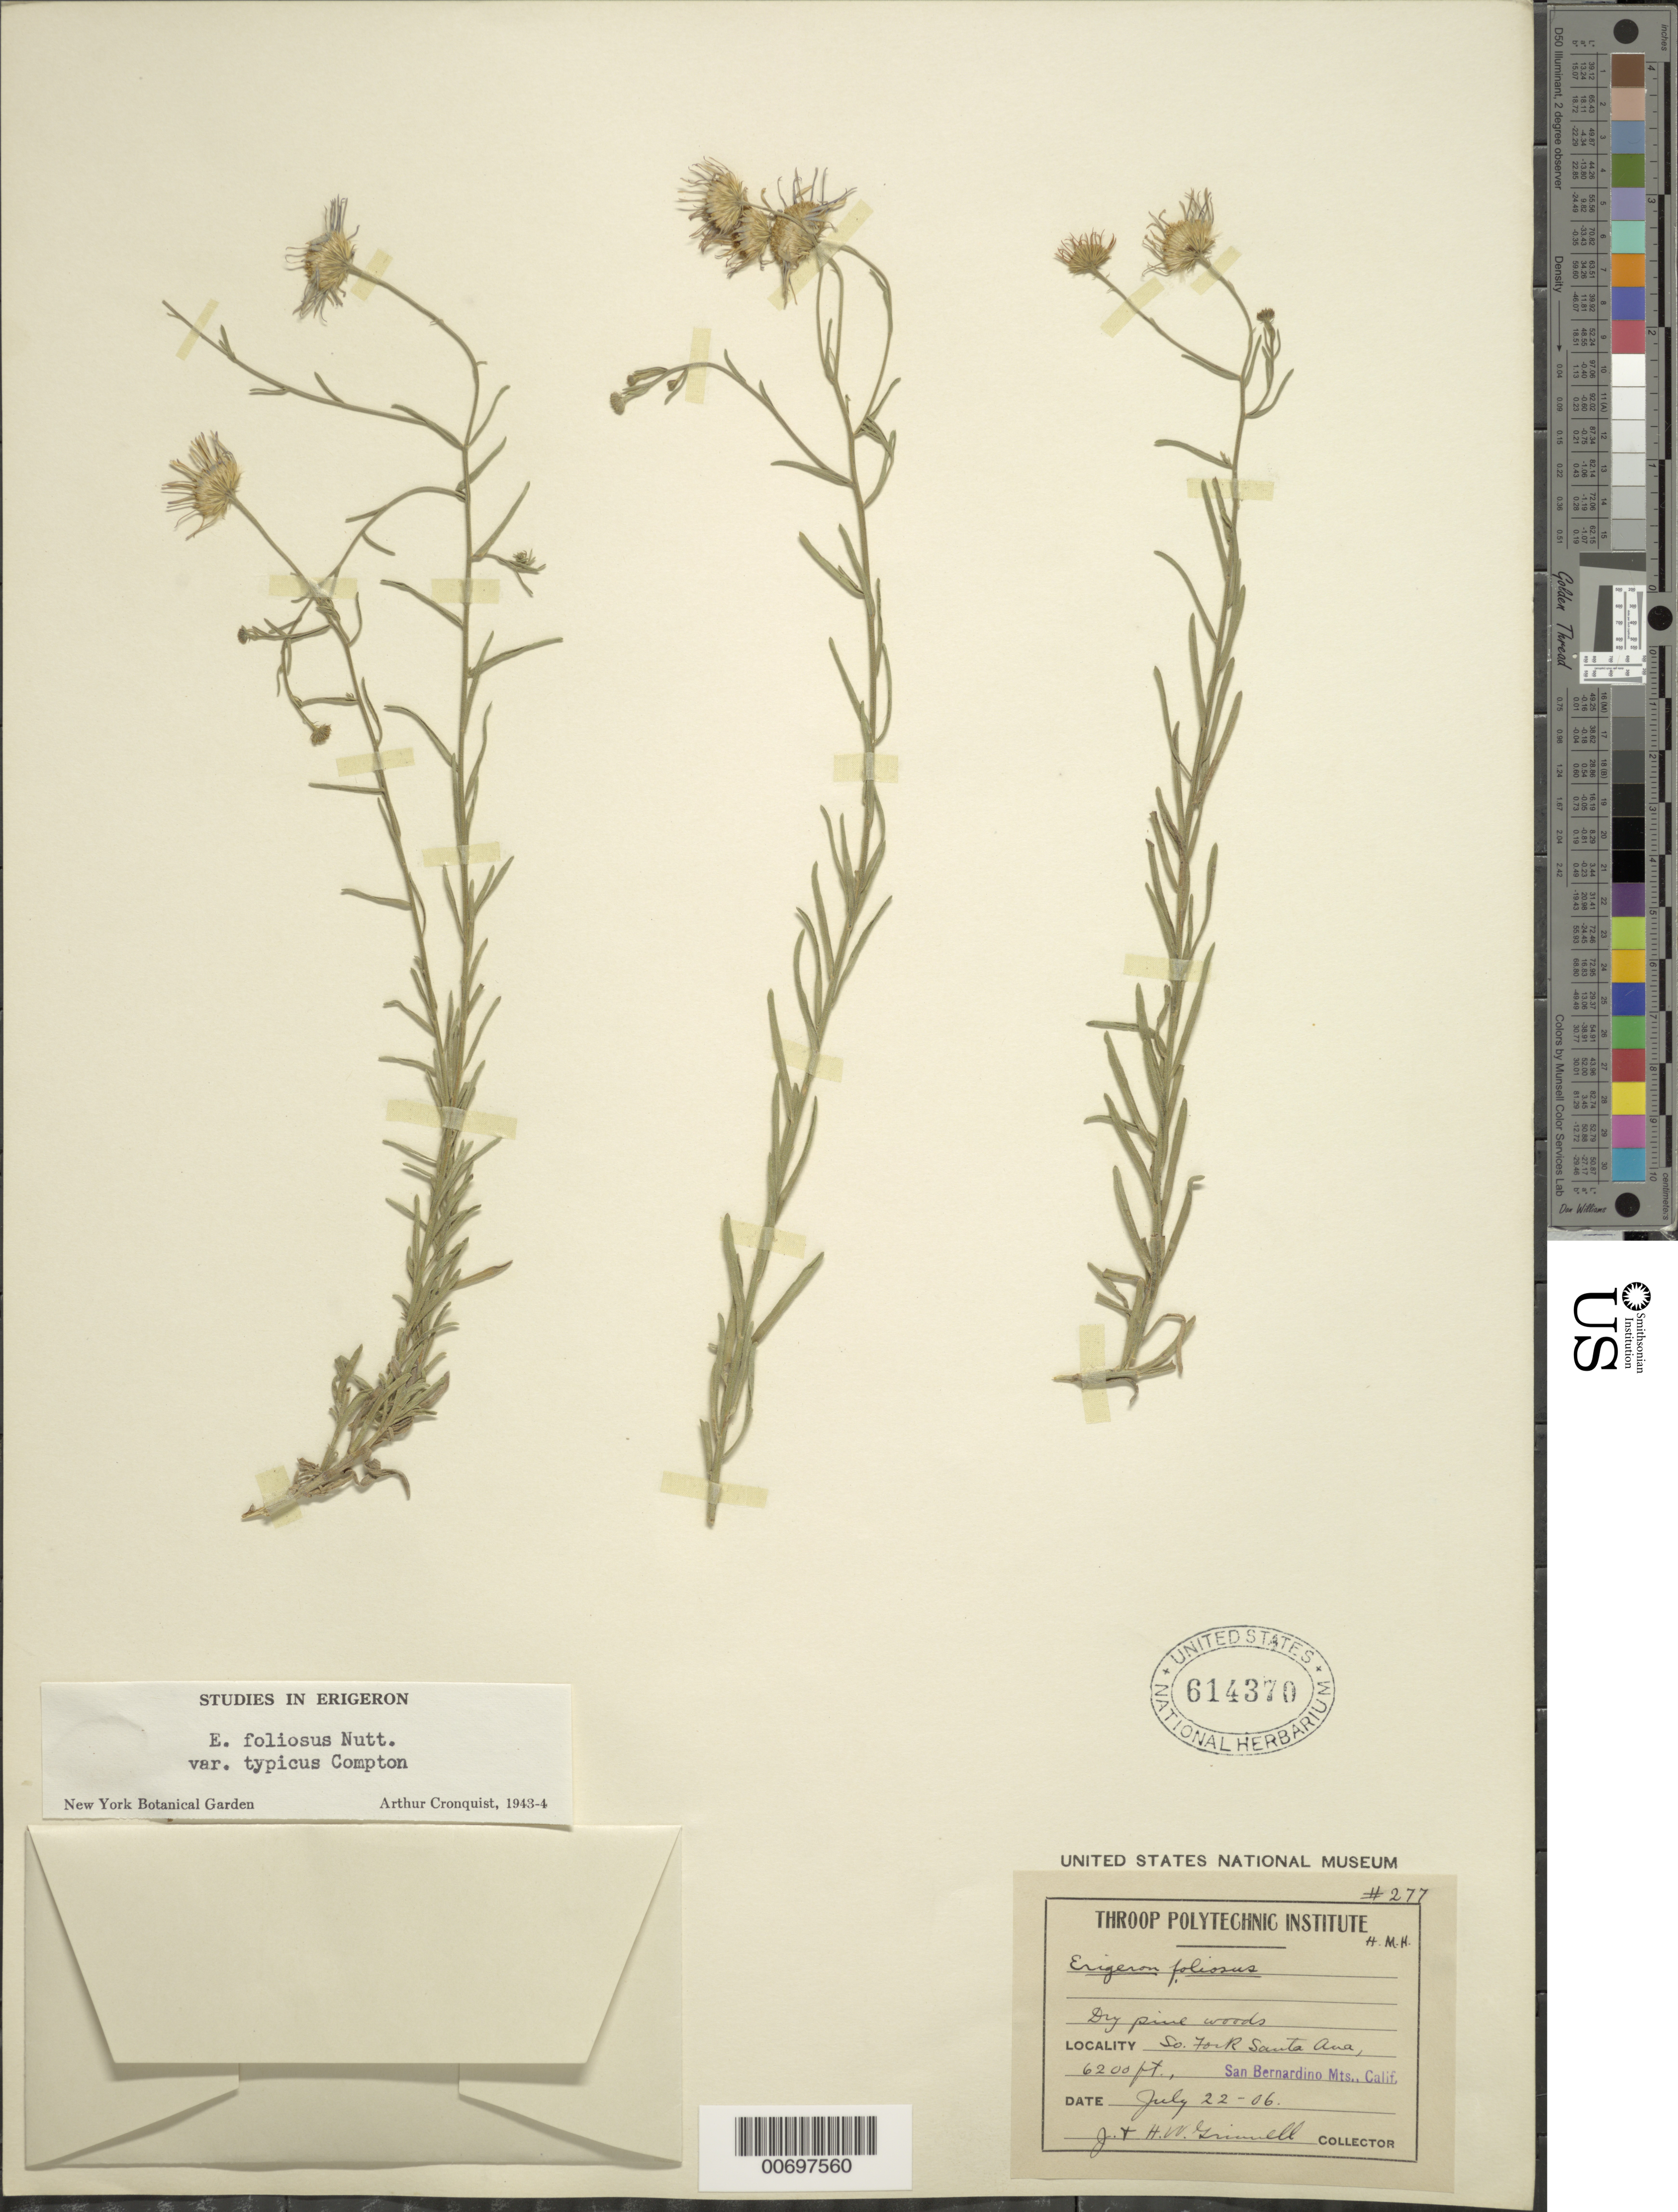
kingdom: Plantae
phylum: Tracheophyta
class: Magnoliopsida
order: Asterales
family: Asteraceae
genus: Erigeron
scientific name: Erigeron foliosus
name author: Nutt.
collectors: J. Grinnell & H. Grinnell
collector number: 277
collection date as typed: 22 Jul 1906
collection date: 1906-07-22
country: United States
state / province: California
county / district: San Bernardino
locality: So. Fork Santa Ana, San Bernardino Mts.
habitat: Dry pine woods.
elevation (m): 1890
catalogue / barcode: US 614370